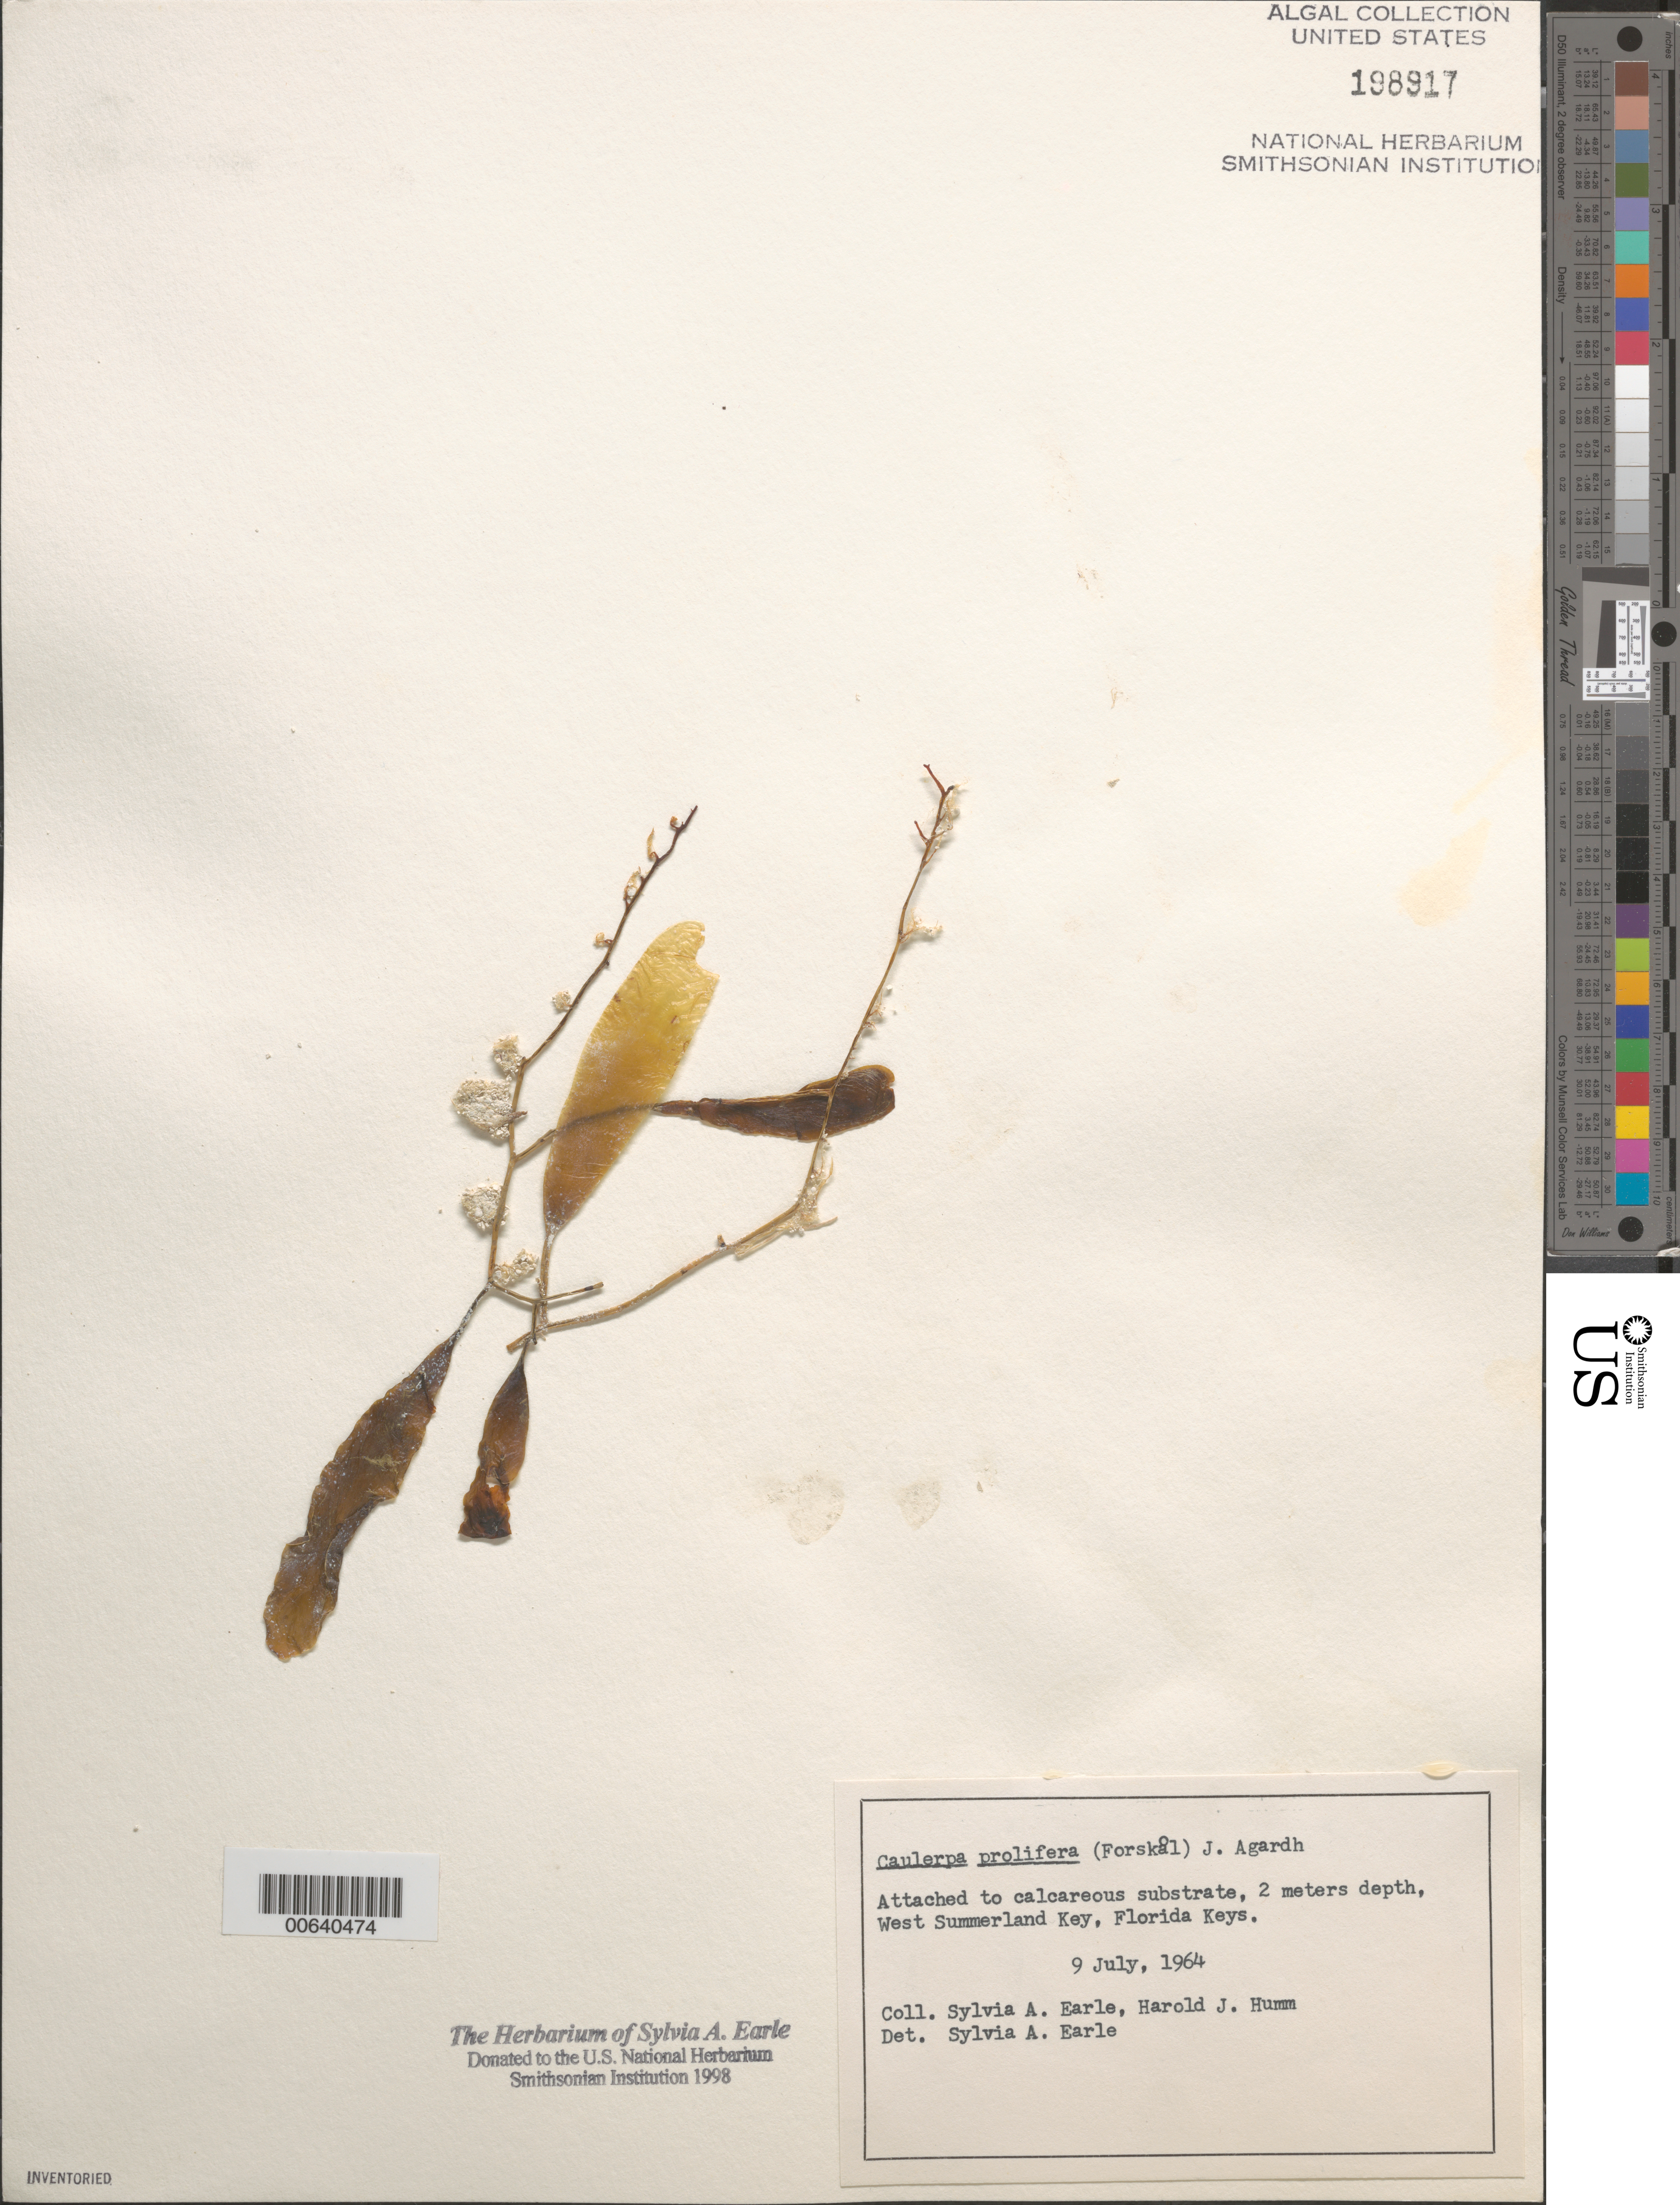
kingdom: Plantae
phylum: Chlorophyta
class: Ulvophyceae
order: Bryopsidales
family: Caulerpaceae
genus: Caulerpa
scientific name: Caulerpa prolifera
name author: (Forssk.) J.V.Lamouroux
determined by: Earle, S. A.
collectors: S. A. Earle & H. J. Humm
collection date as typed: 09 Jul 1964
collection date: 1964-07-09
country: United States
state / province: Florida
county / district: Monroe County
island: West Summerland Key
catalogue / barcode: US 198917